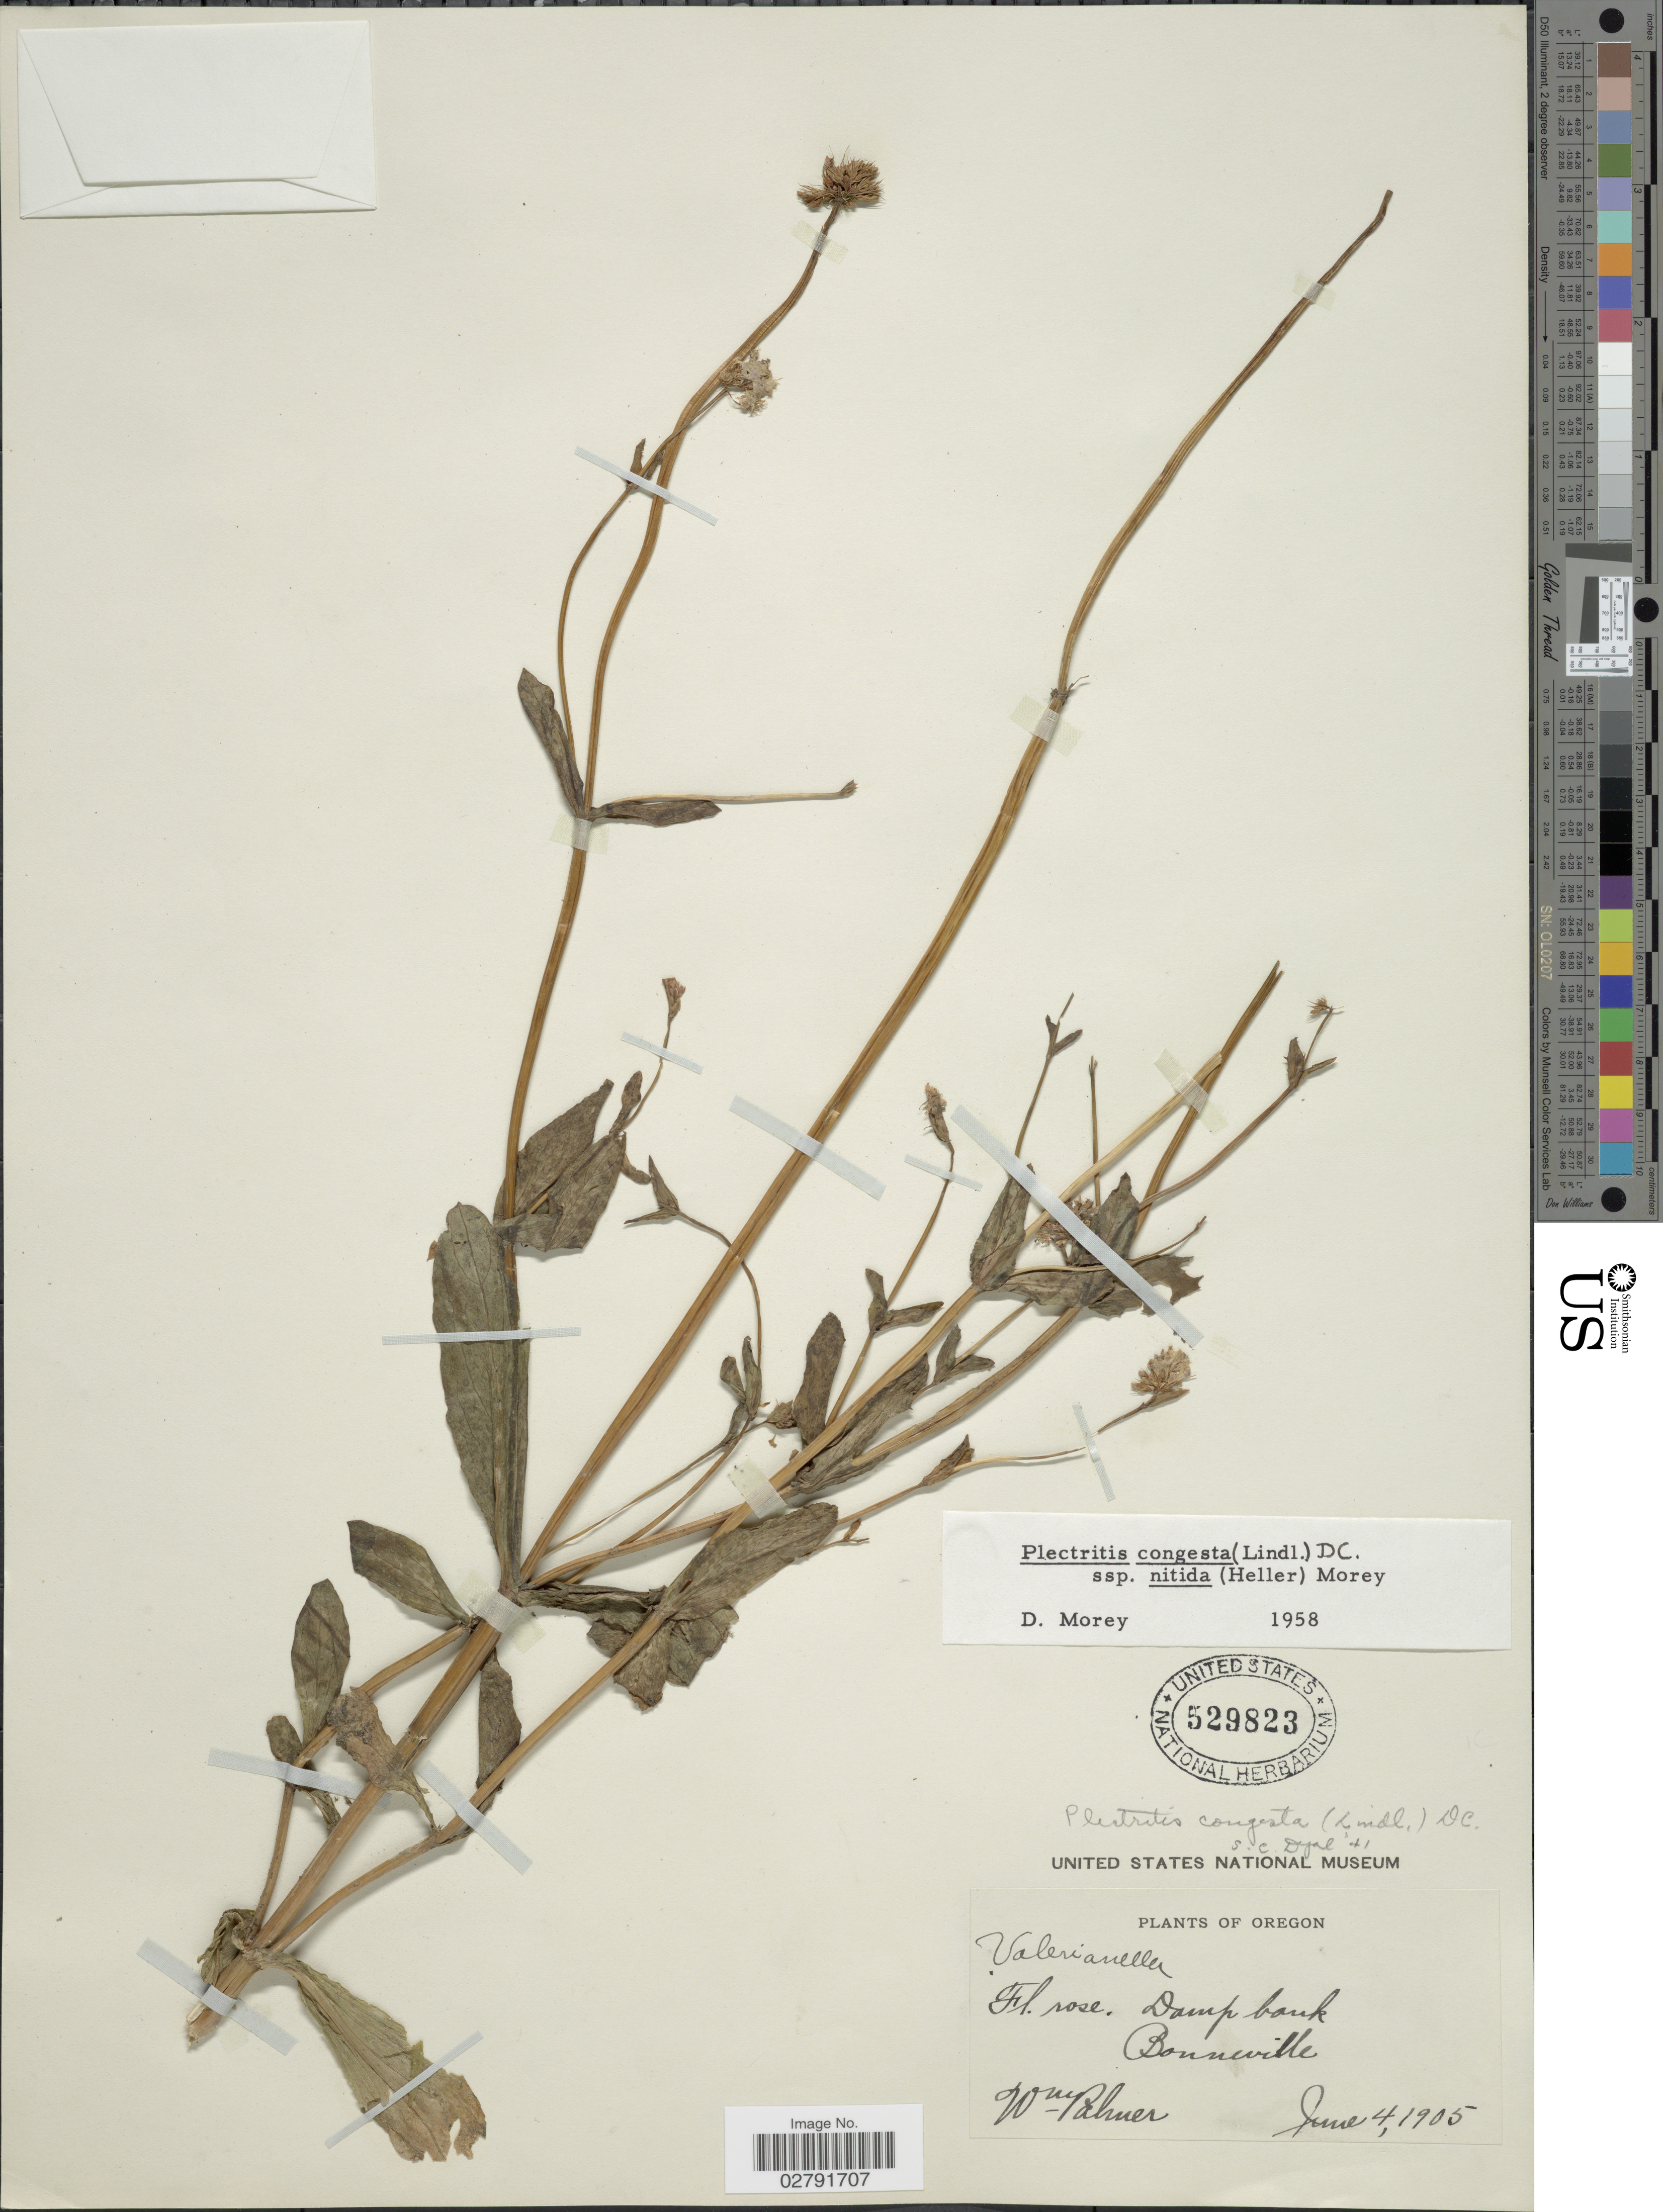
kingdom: Plantae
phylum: Tracheophyta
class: Magnoliopsida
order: Dipsacales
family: Caprifoliaceae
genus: Plectritis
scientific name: Plectritis congesta subsp. nitida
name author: (A. Heller) Morey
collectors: W. Palmer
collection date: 1905-06-04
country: United States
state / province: Oregon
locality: Damp bank, Bonneville.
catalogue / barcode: US 529823